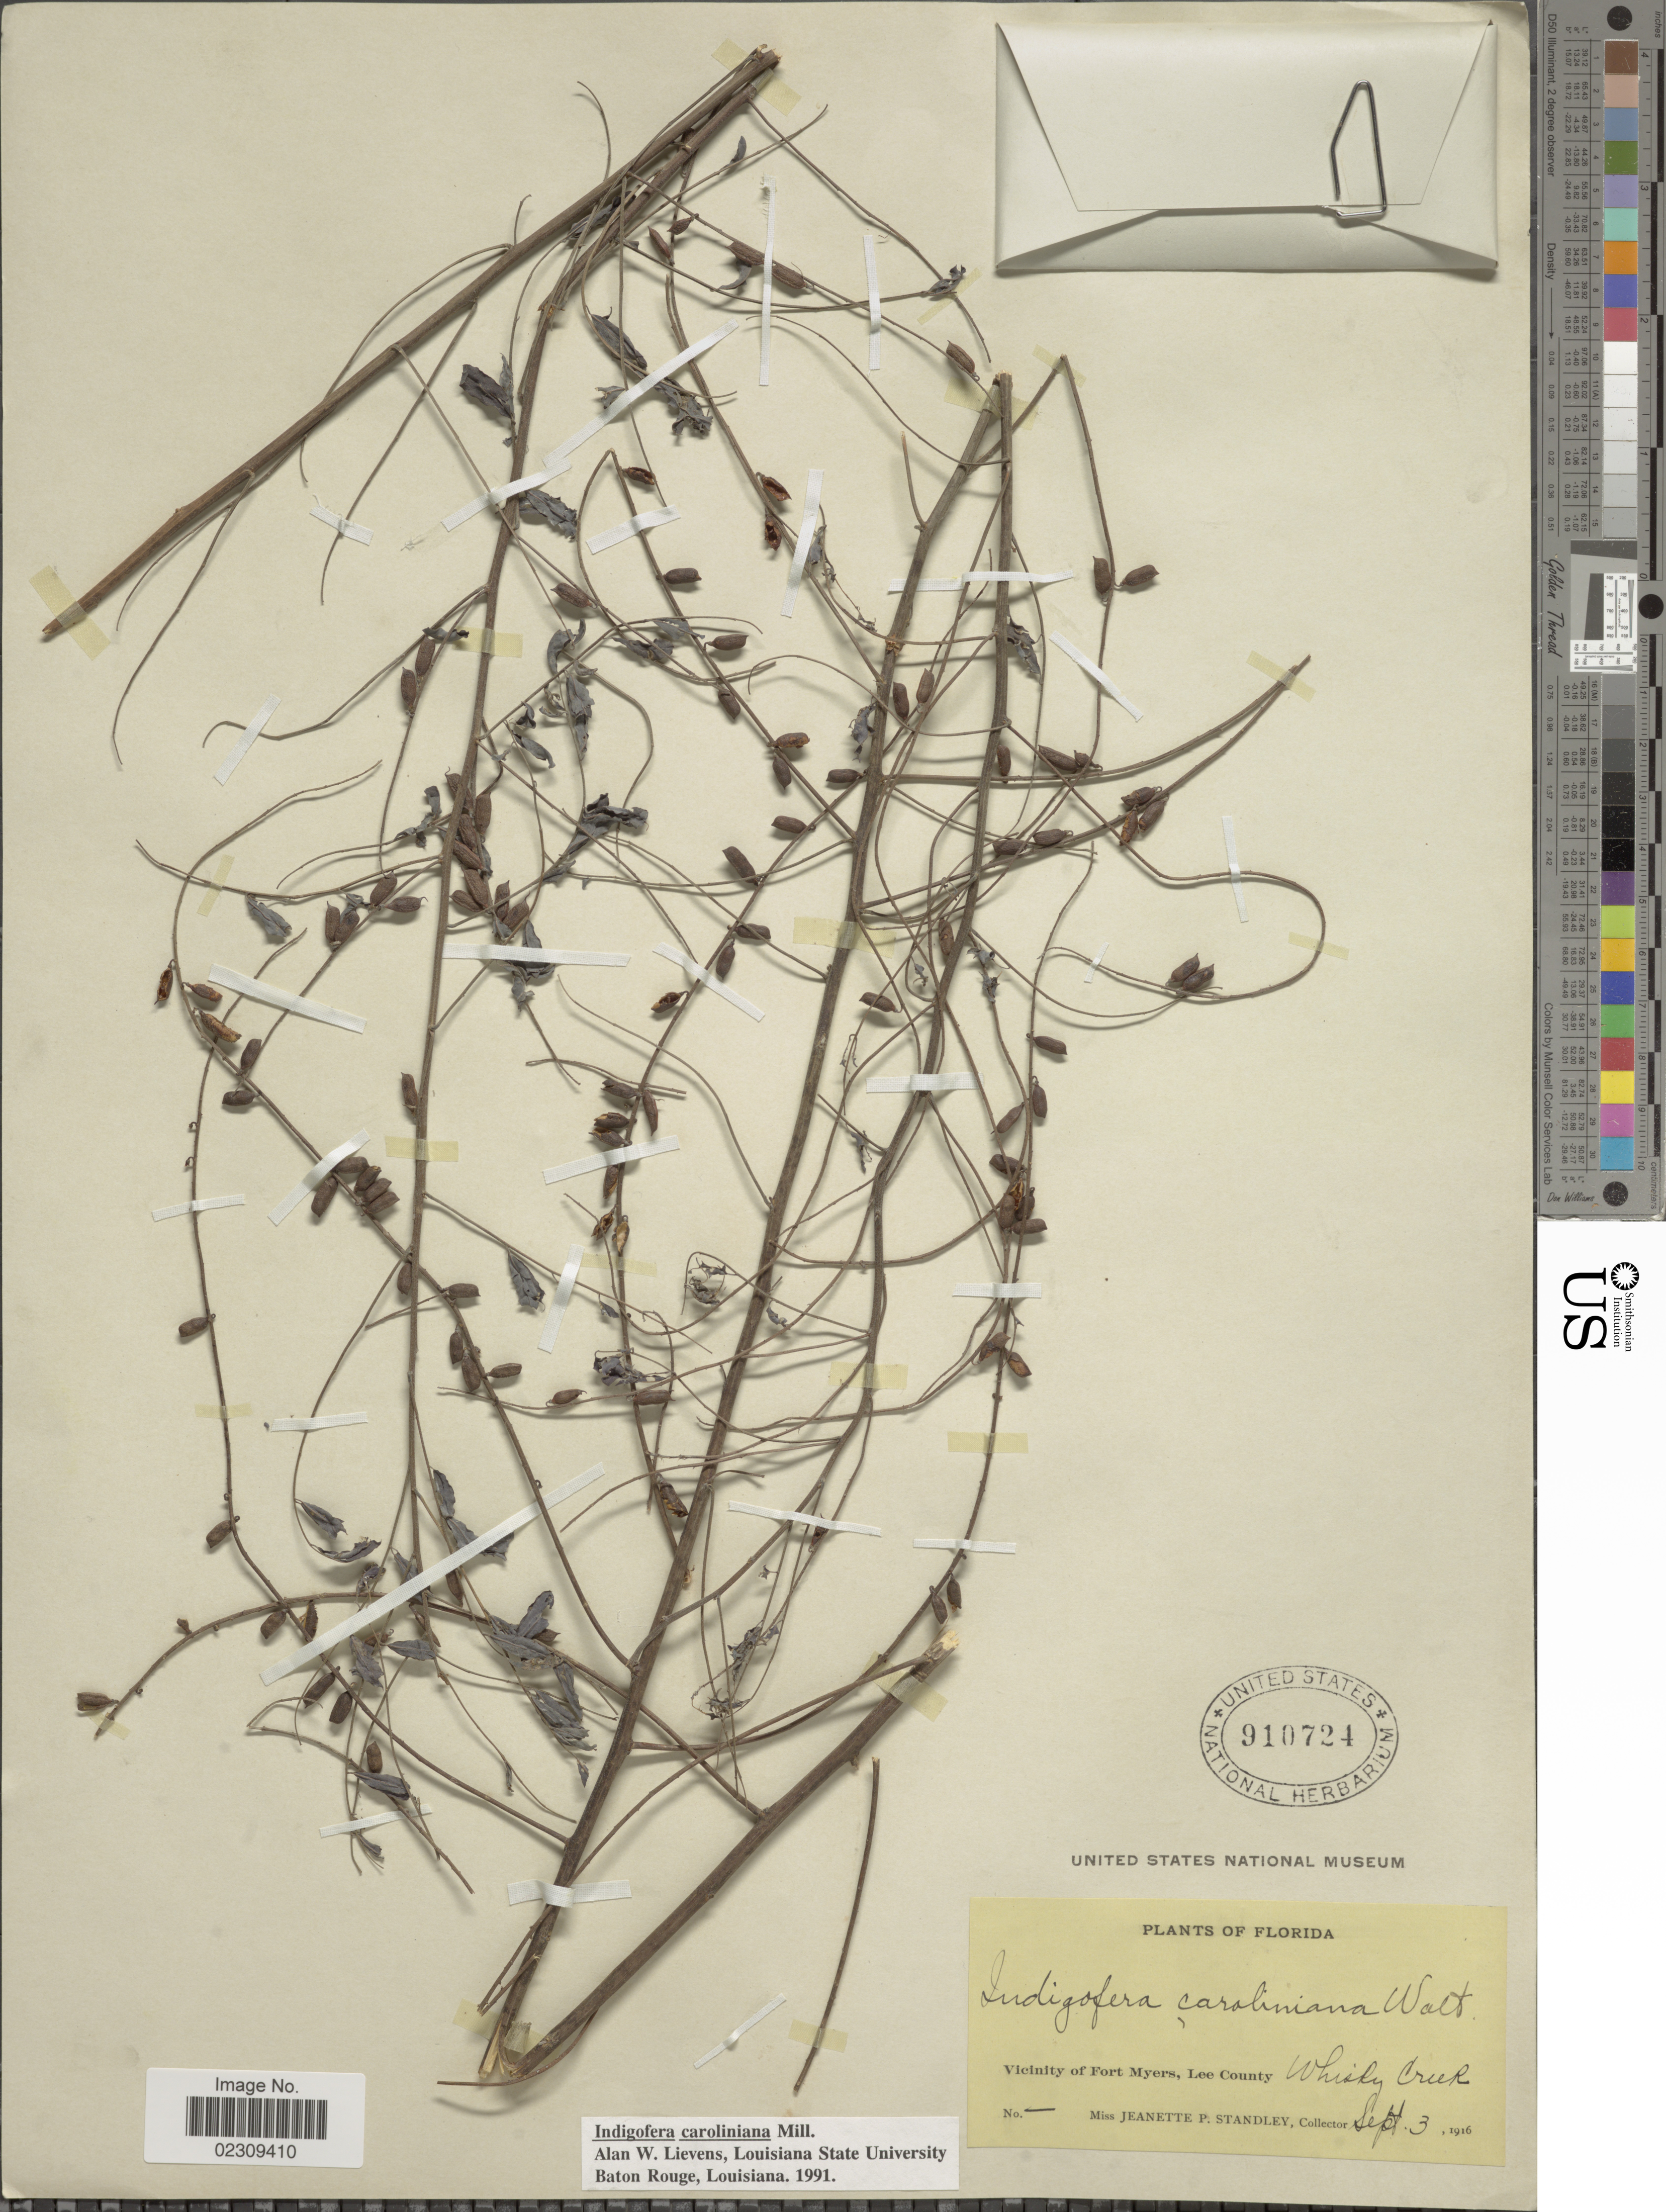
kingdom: Plantae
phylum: Tracheophyta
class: Magnoliopsida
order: Fabales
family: Fabaceae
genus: Indigofera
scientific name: Indigofera caroliniana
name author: Mill.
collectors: J. P. Standley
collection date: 1916-09-03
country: United States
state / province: Florida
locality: Vicinity of Fort Meyers, Lee County, Whisky Creek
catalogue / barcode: US 910724